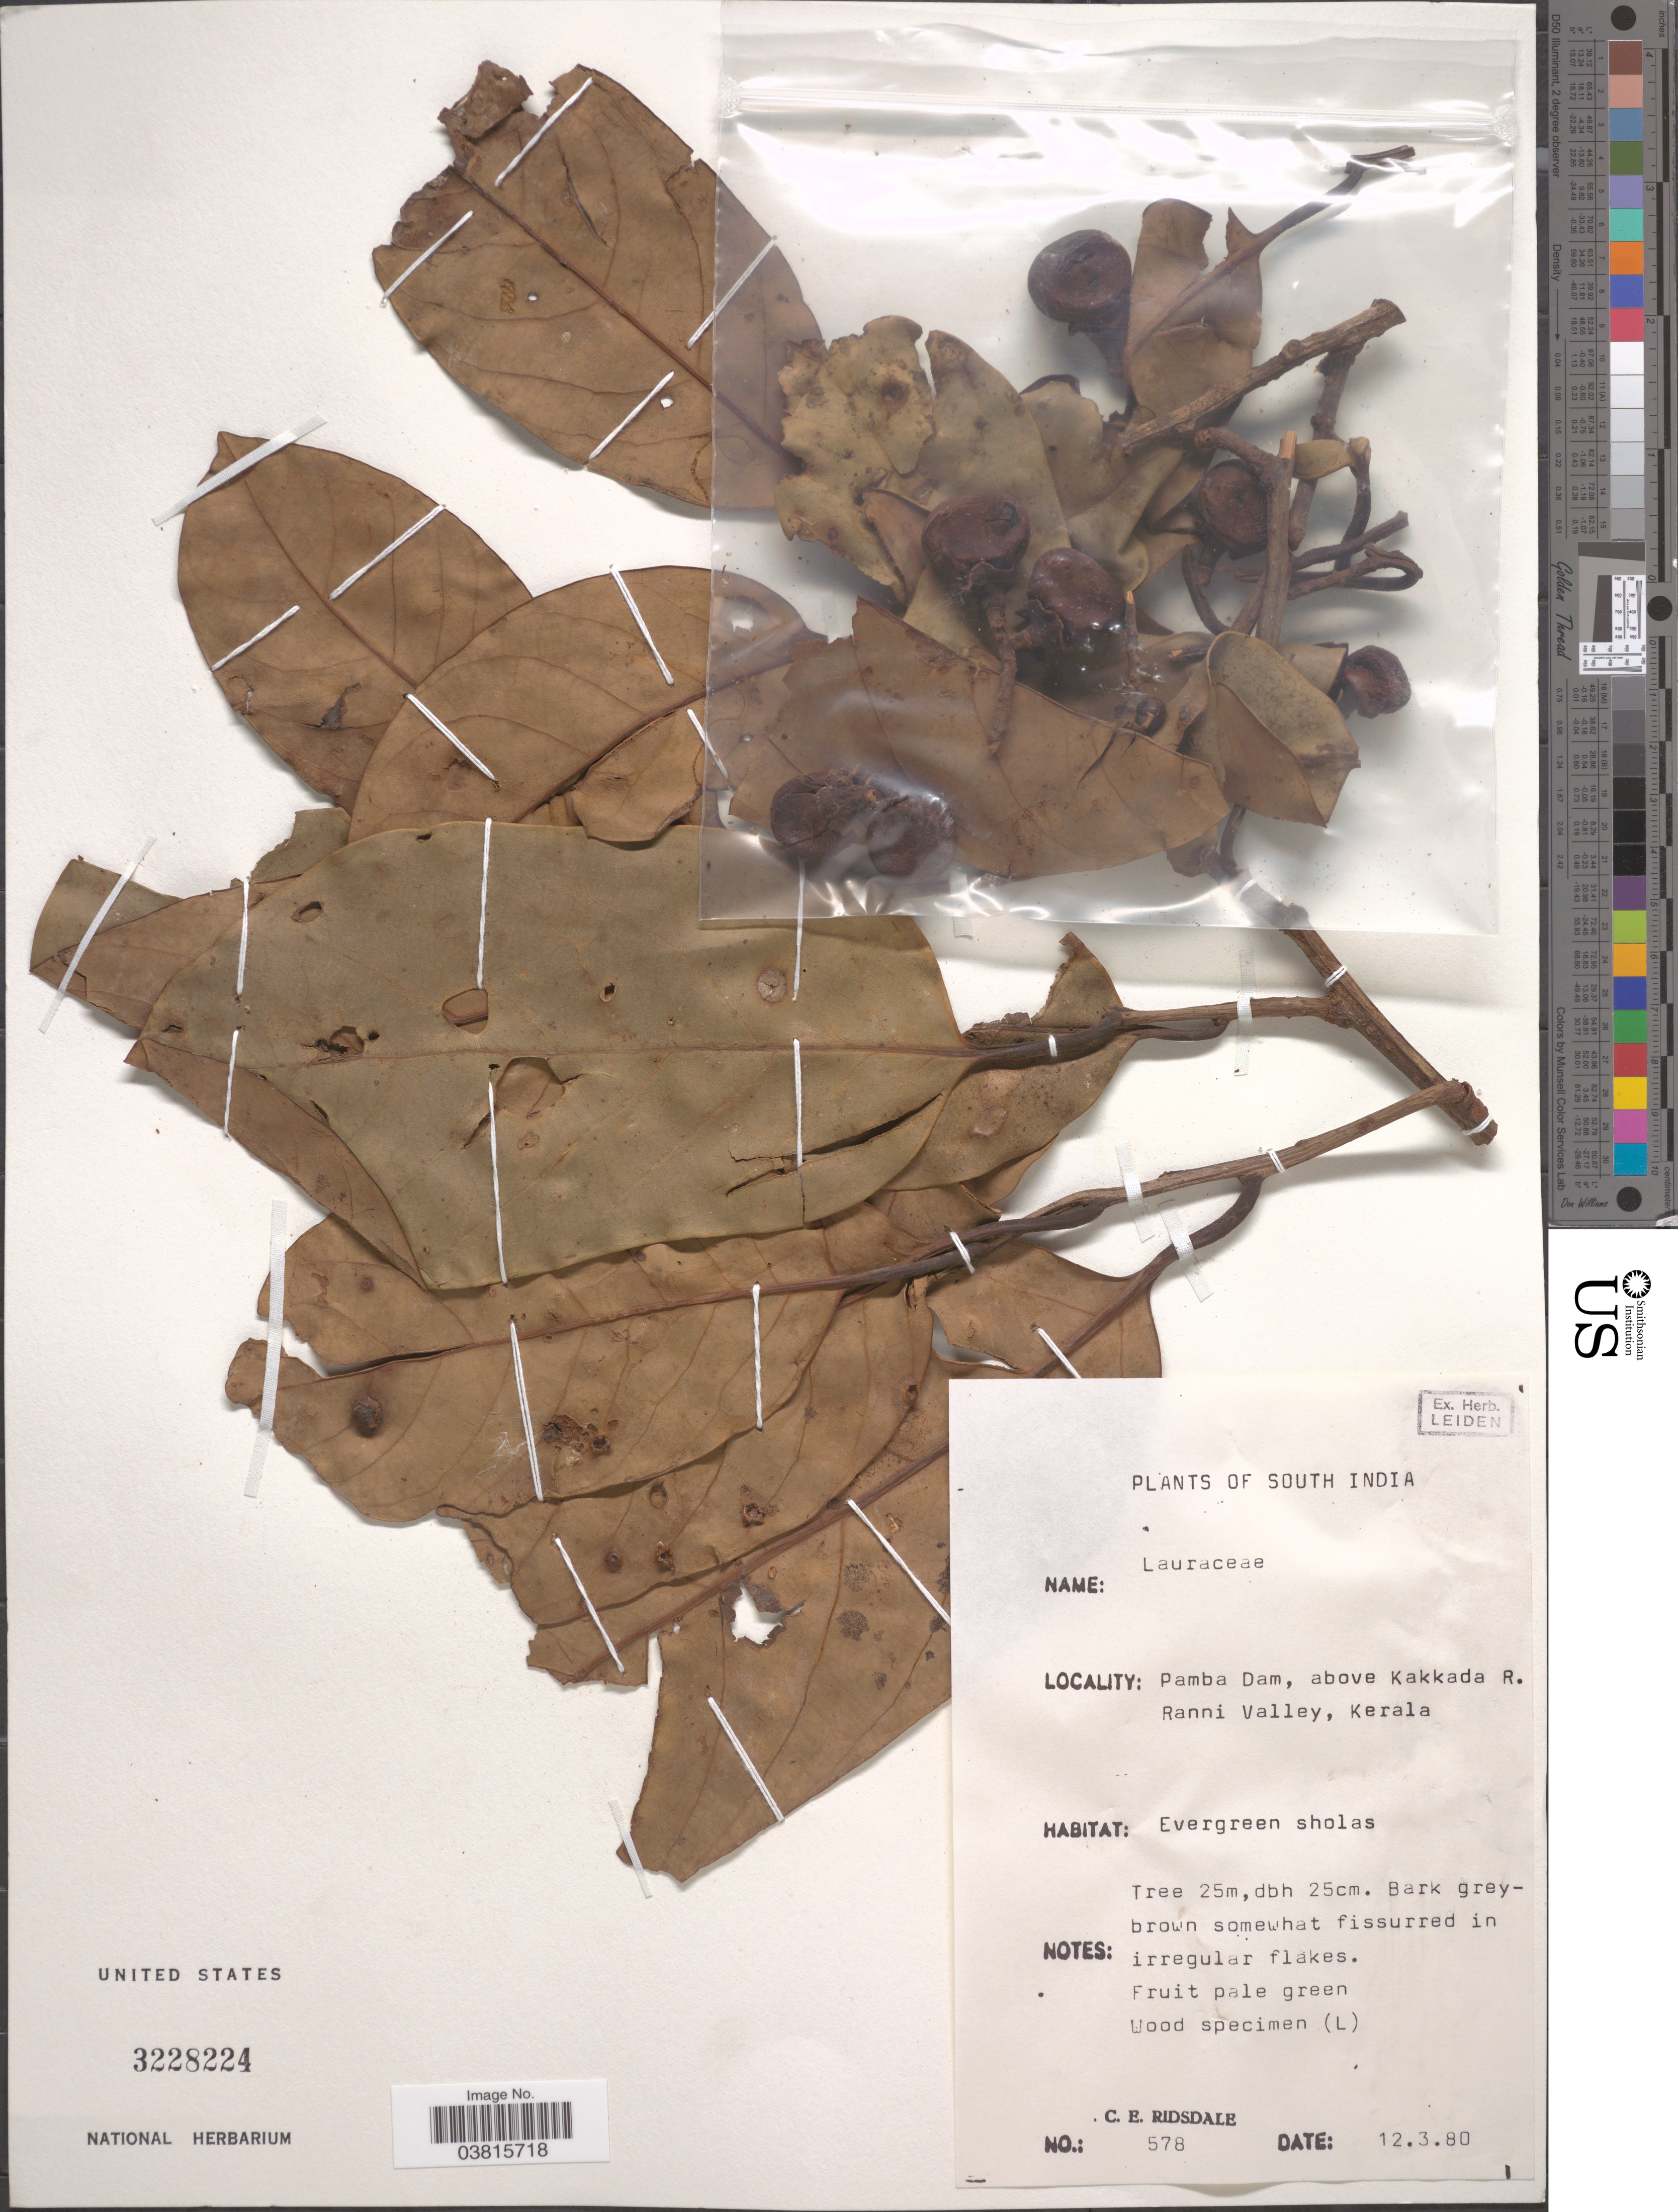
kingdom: Plantae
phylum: Tracheophyta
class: Magnoliopsida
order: Laurales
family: Lauraceae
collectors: C. E. Ridsdale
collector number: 578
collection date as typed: Transcribed d/m/y: 12/3/80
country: India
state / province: Kerala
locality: South India. Pamba Dam, above Kakkada R. Ranni Valley. Evergreen sholas.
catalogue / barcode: US 3228224